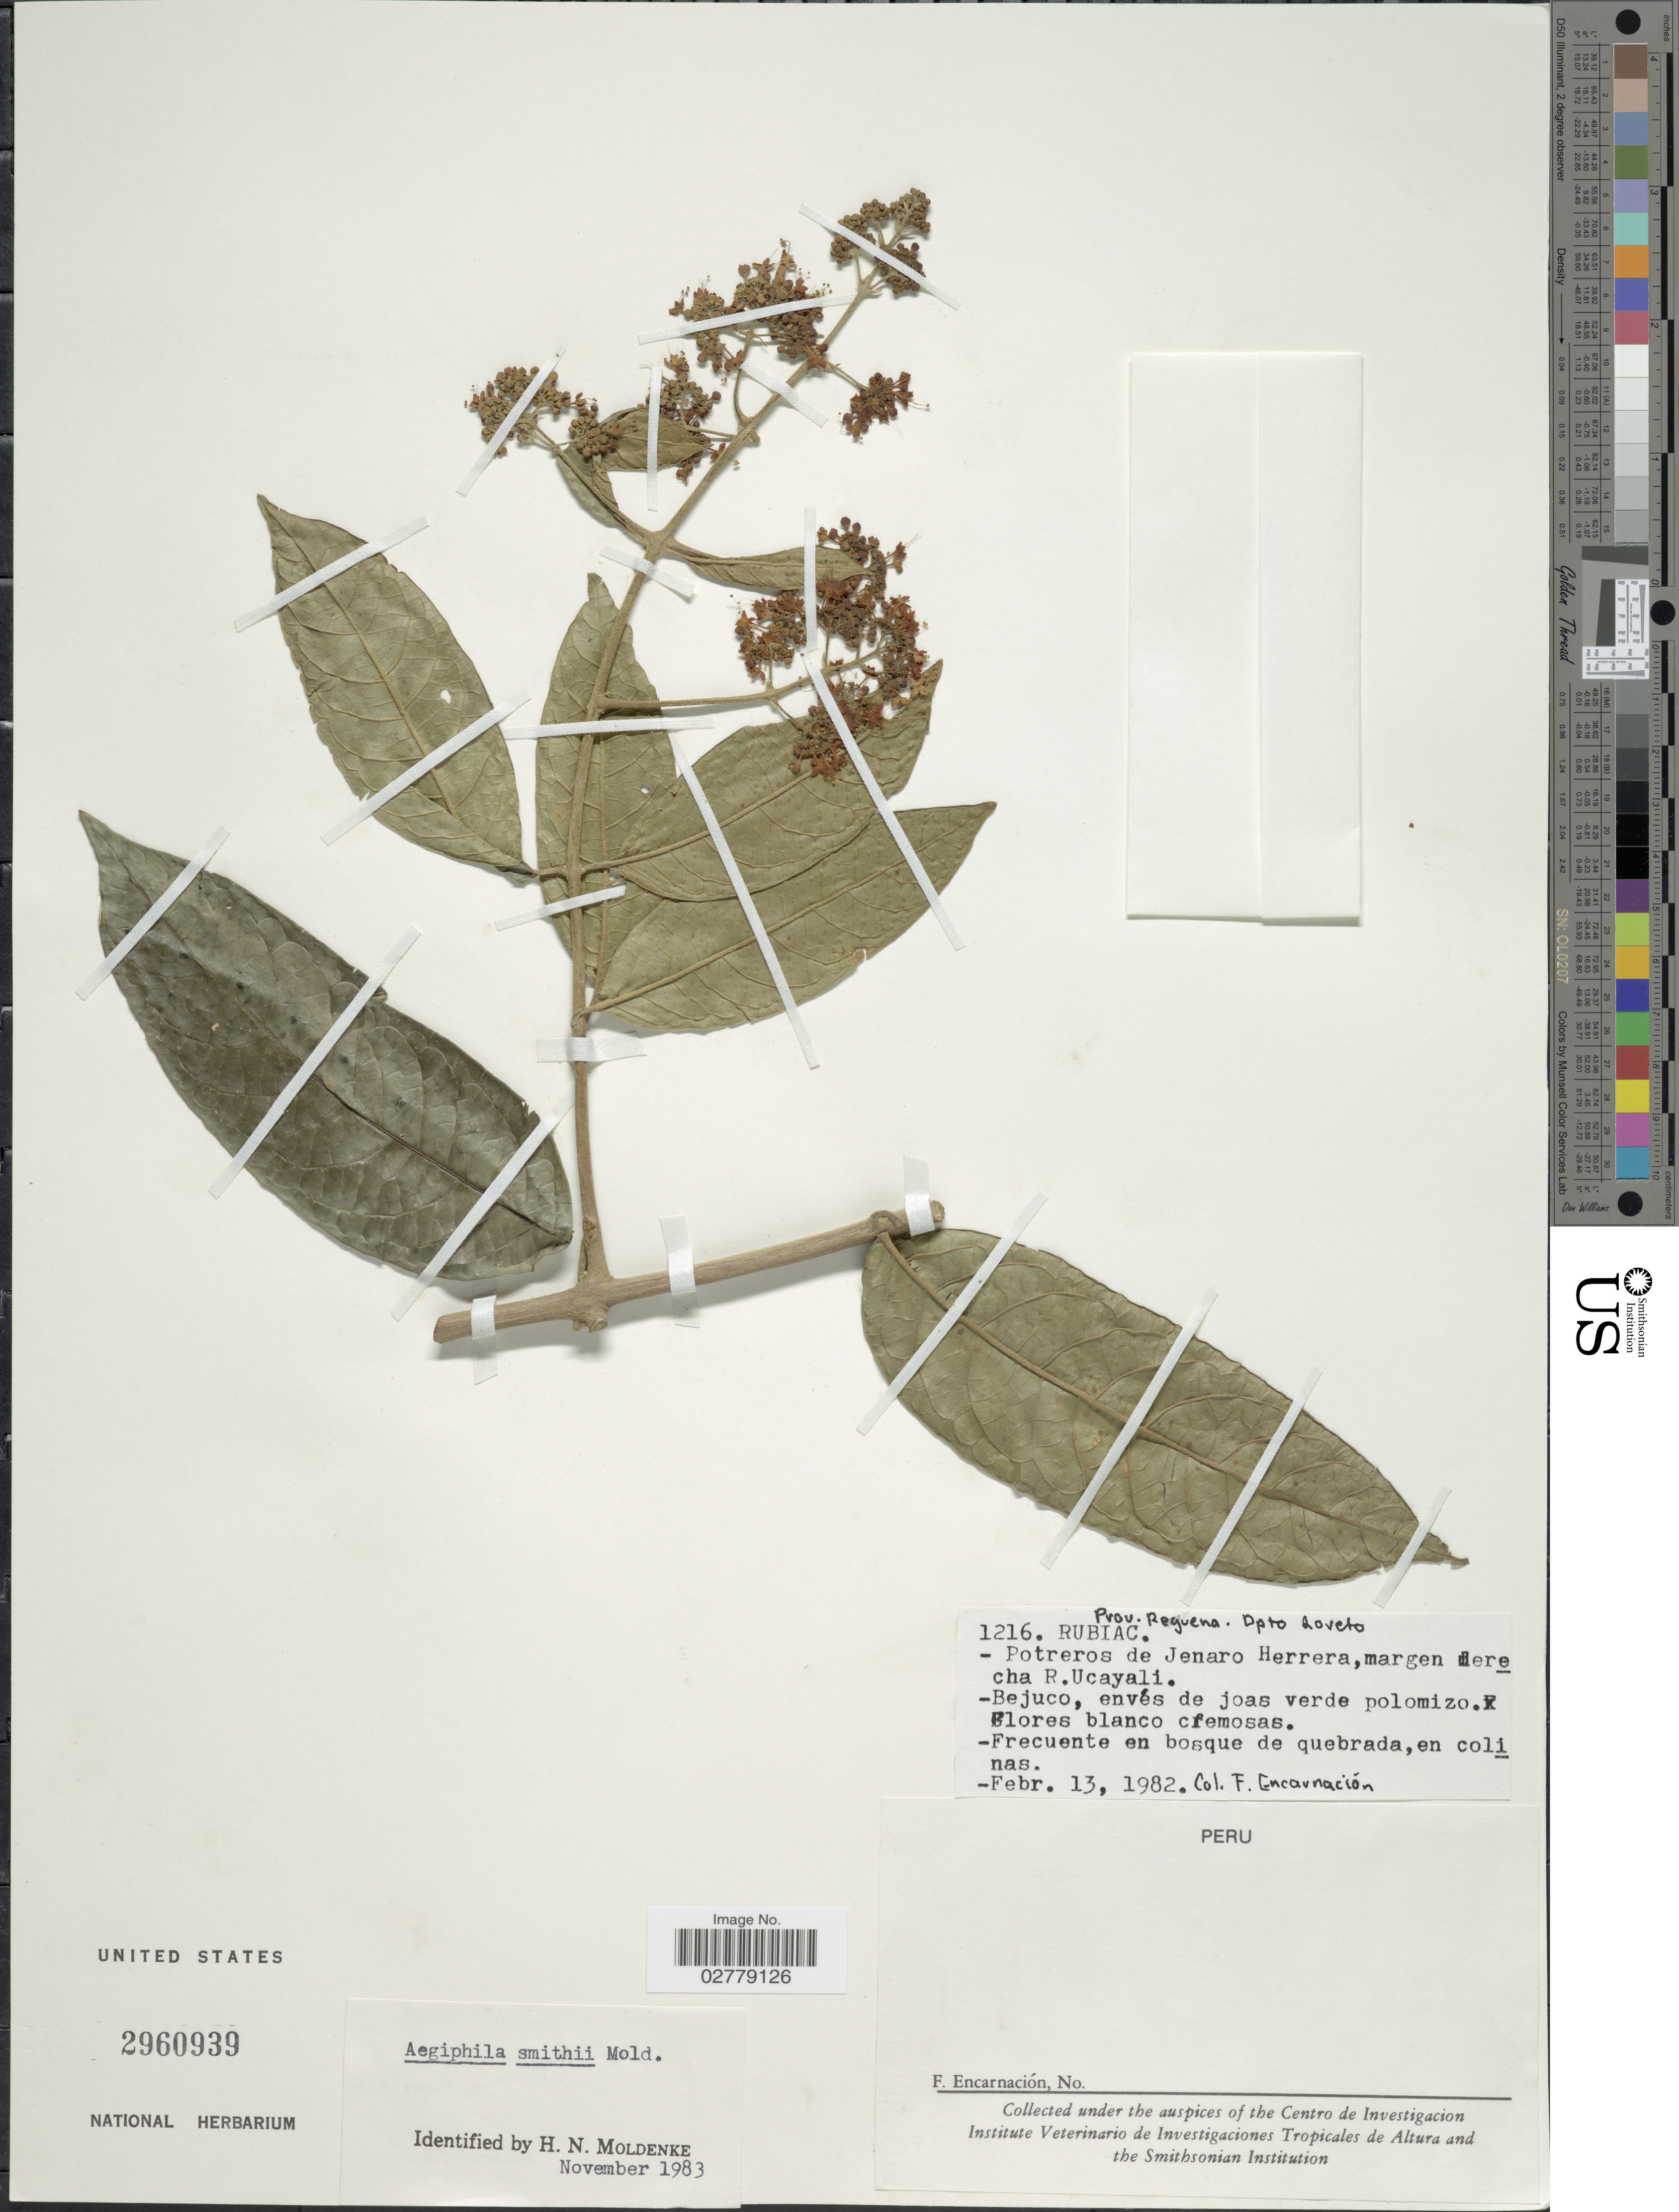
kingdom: Plantae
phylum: Tracheophyta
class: Magnoliopsida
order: Lamiales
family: Lamiaceae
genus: Aegiphila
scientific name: Aegiphila smithii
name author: Moldenke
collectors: F. Encarnación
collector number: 1216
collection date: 1982-02-13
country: Peru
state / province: Loreto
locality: Prov. Reguena, Dpto. Loreto, Potreros de Jenaro Herrera, margen derecha R.Ucayali.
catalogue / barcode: US 2960939